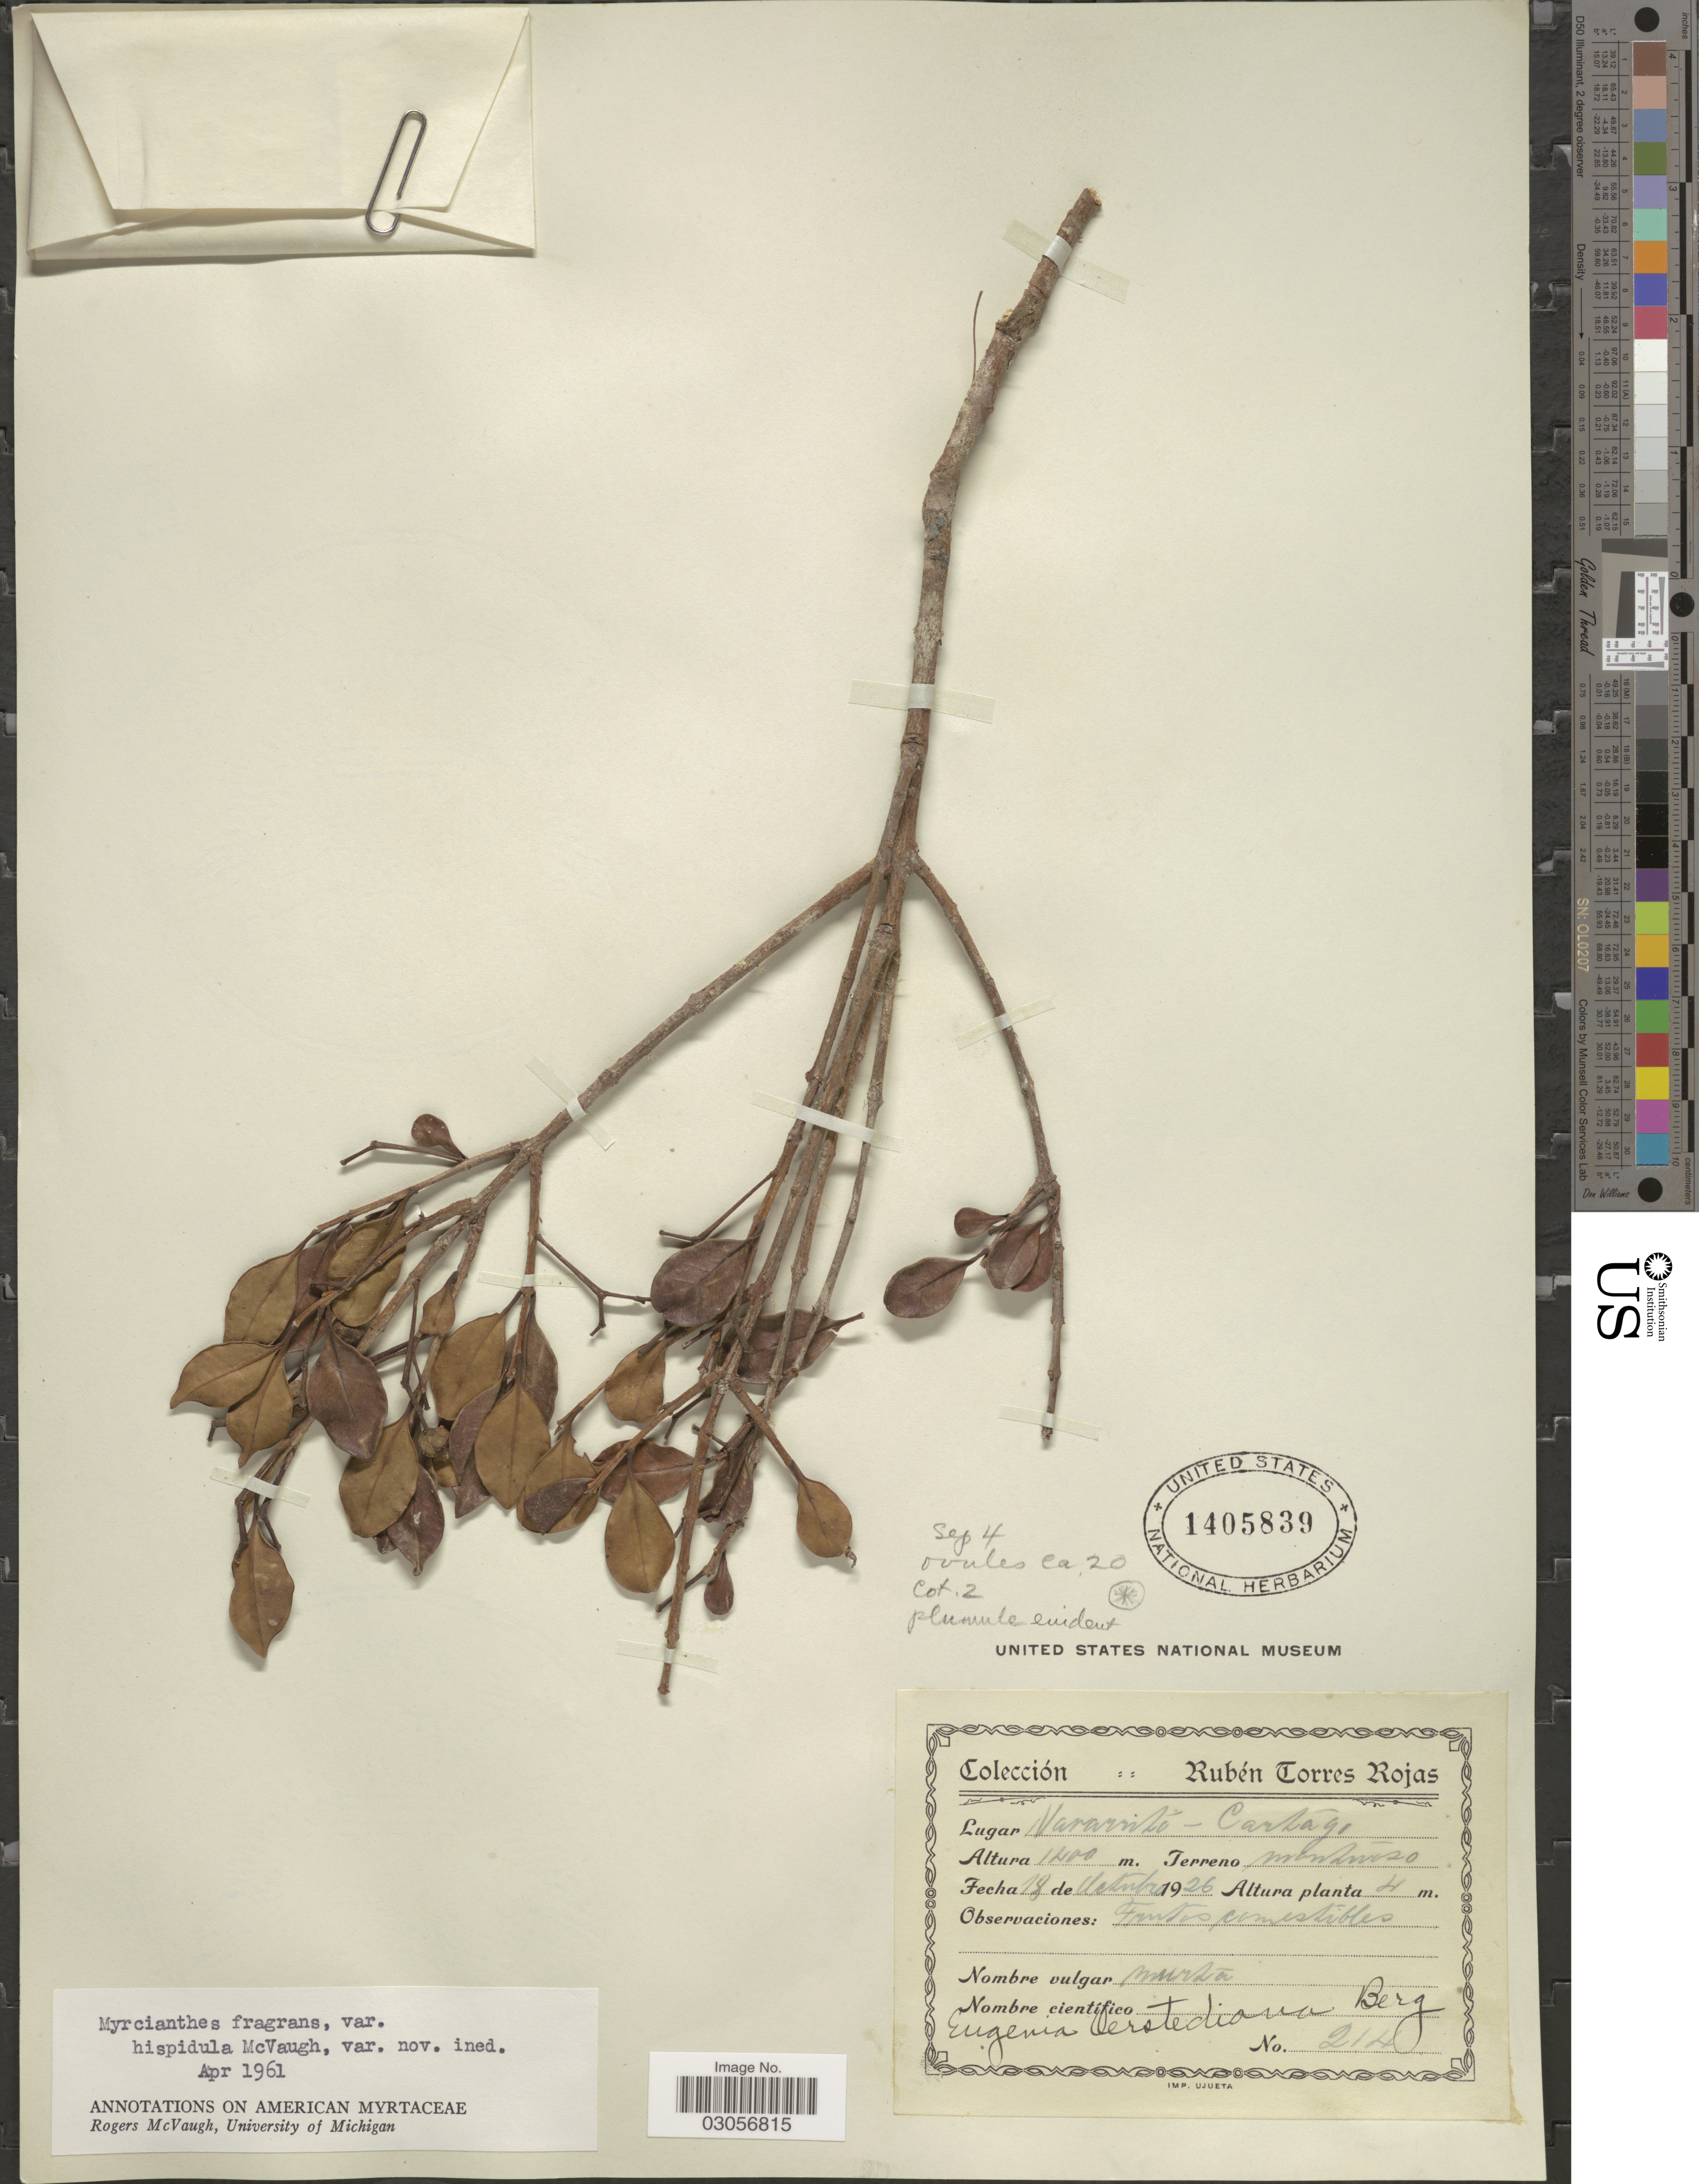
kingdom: Plantae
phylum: Tracheophyta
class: Magnoliopsida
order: Myrtales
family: Myrtaceae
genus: Myrcianthes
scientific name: Myrcianthes fragrans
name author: (Sw.) McVaugh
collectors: R. Torres Rojas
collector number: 214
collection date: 1926-10-18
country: Costa Rica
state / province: Cartago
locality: Navarrito.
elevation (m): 1400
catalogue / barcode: US 1405839